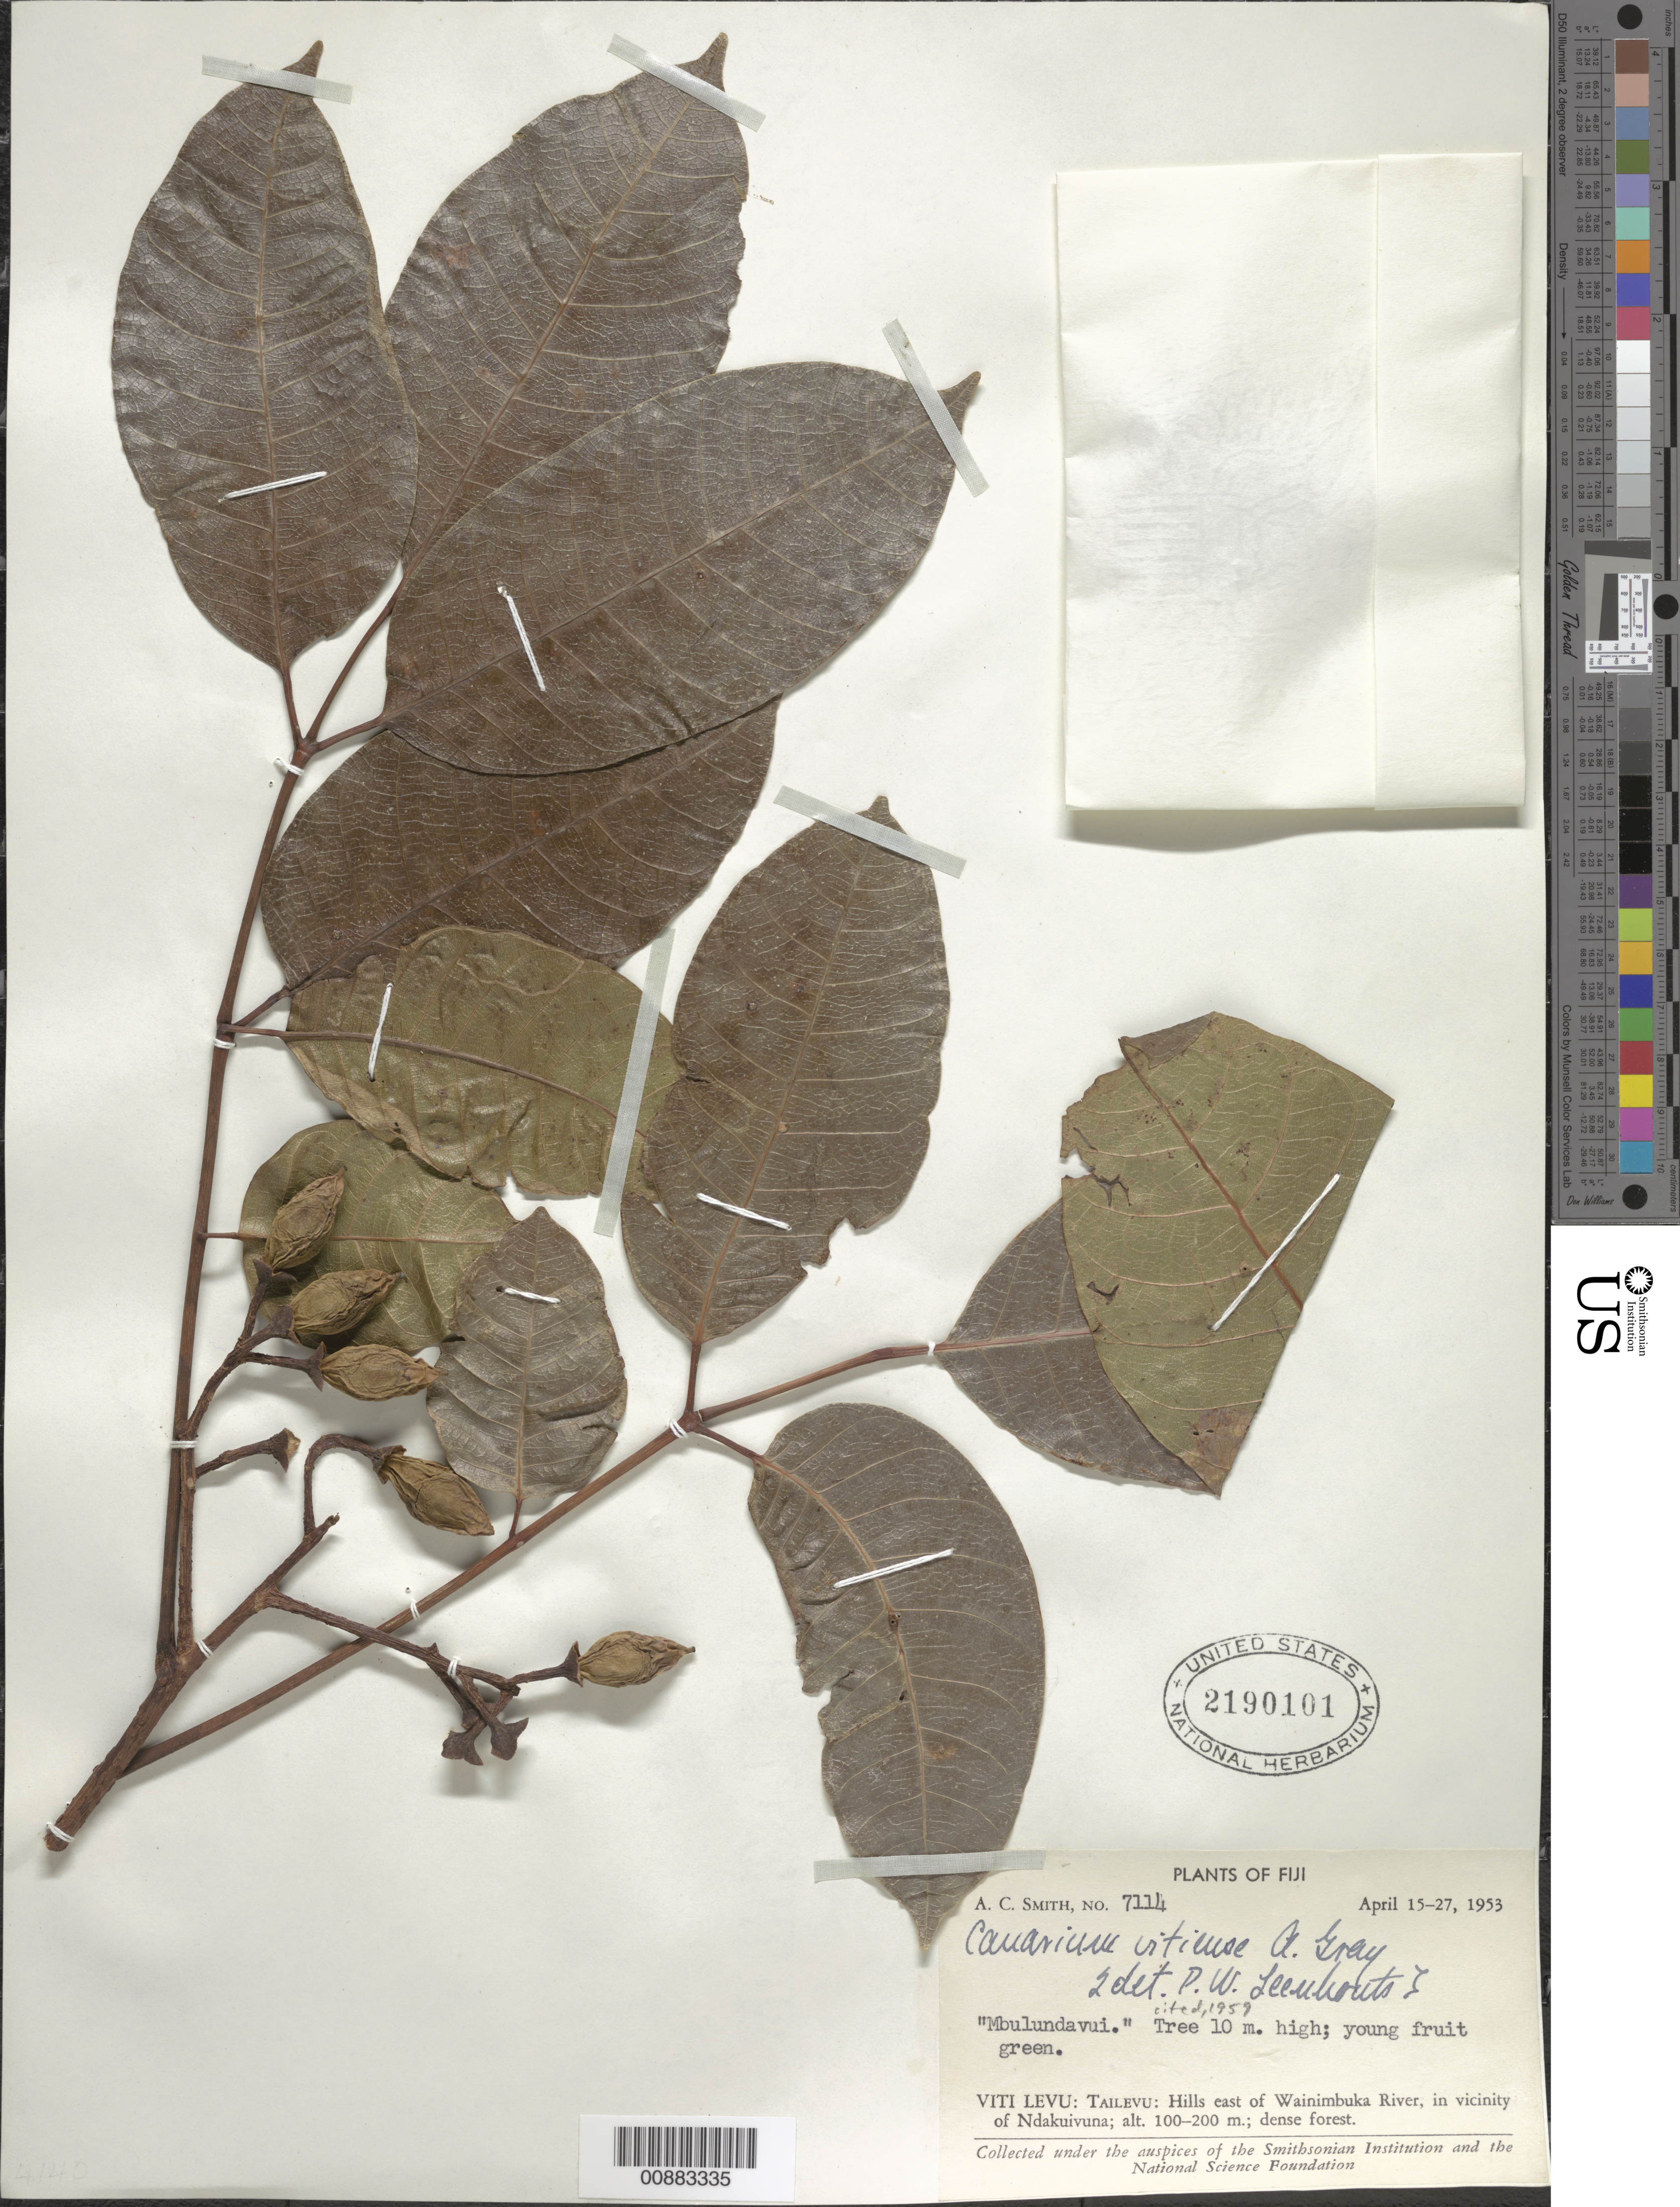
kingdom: Plantae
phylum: Tracheophyta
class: Magnoliopsida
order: Sapindales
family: Burseraceae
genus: Canarium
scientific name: Canarium vitiense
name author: A. Gray in Wilkes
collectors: C. A. Smith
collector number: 7114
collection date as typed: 15 Apr 1953 to 27 Apr 1953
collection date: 1953-04-15/1953-04-27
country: Fiji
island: Viti Levu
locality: Tailvevu, hills E of Wainimbuka River, in vicinity of Ndakuivuna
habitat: Dense forest.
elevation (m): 100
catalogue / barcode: US 2190101